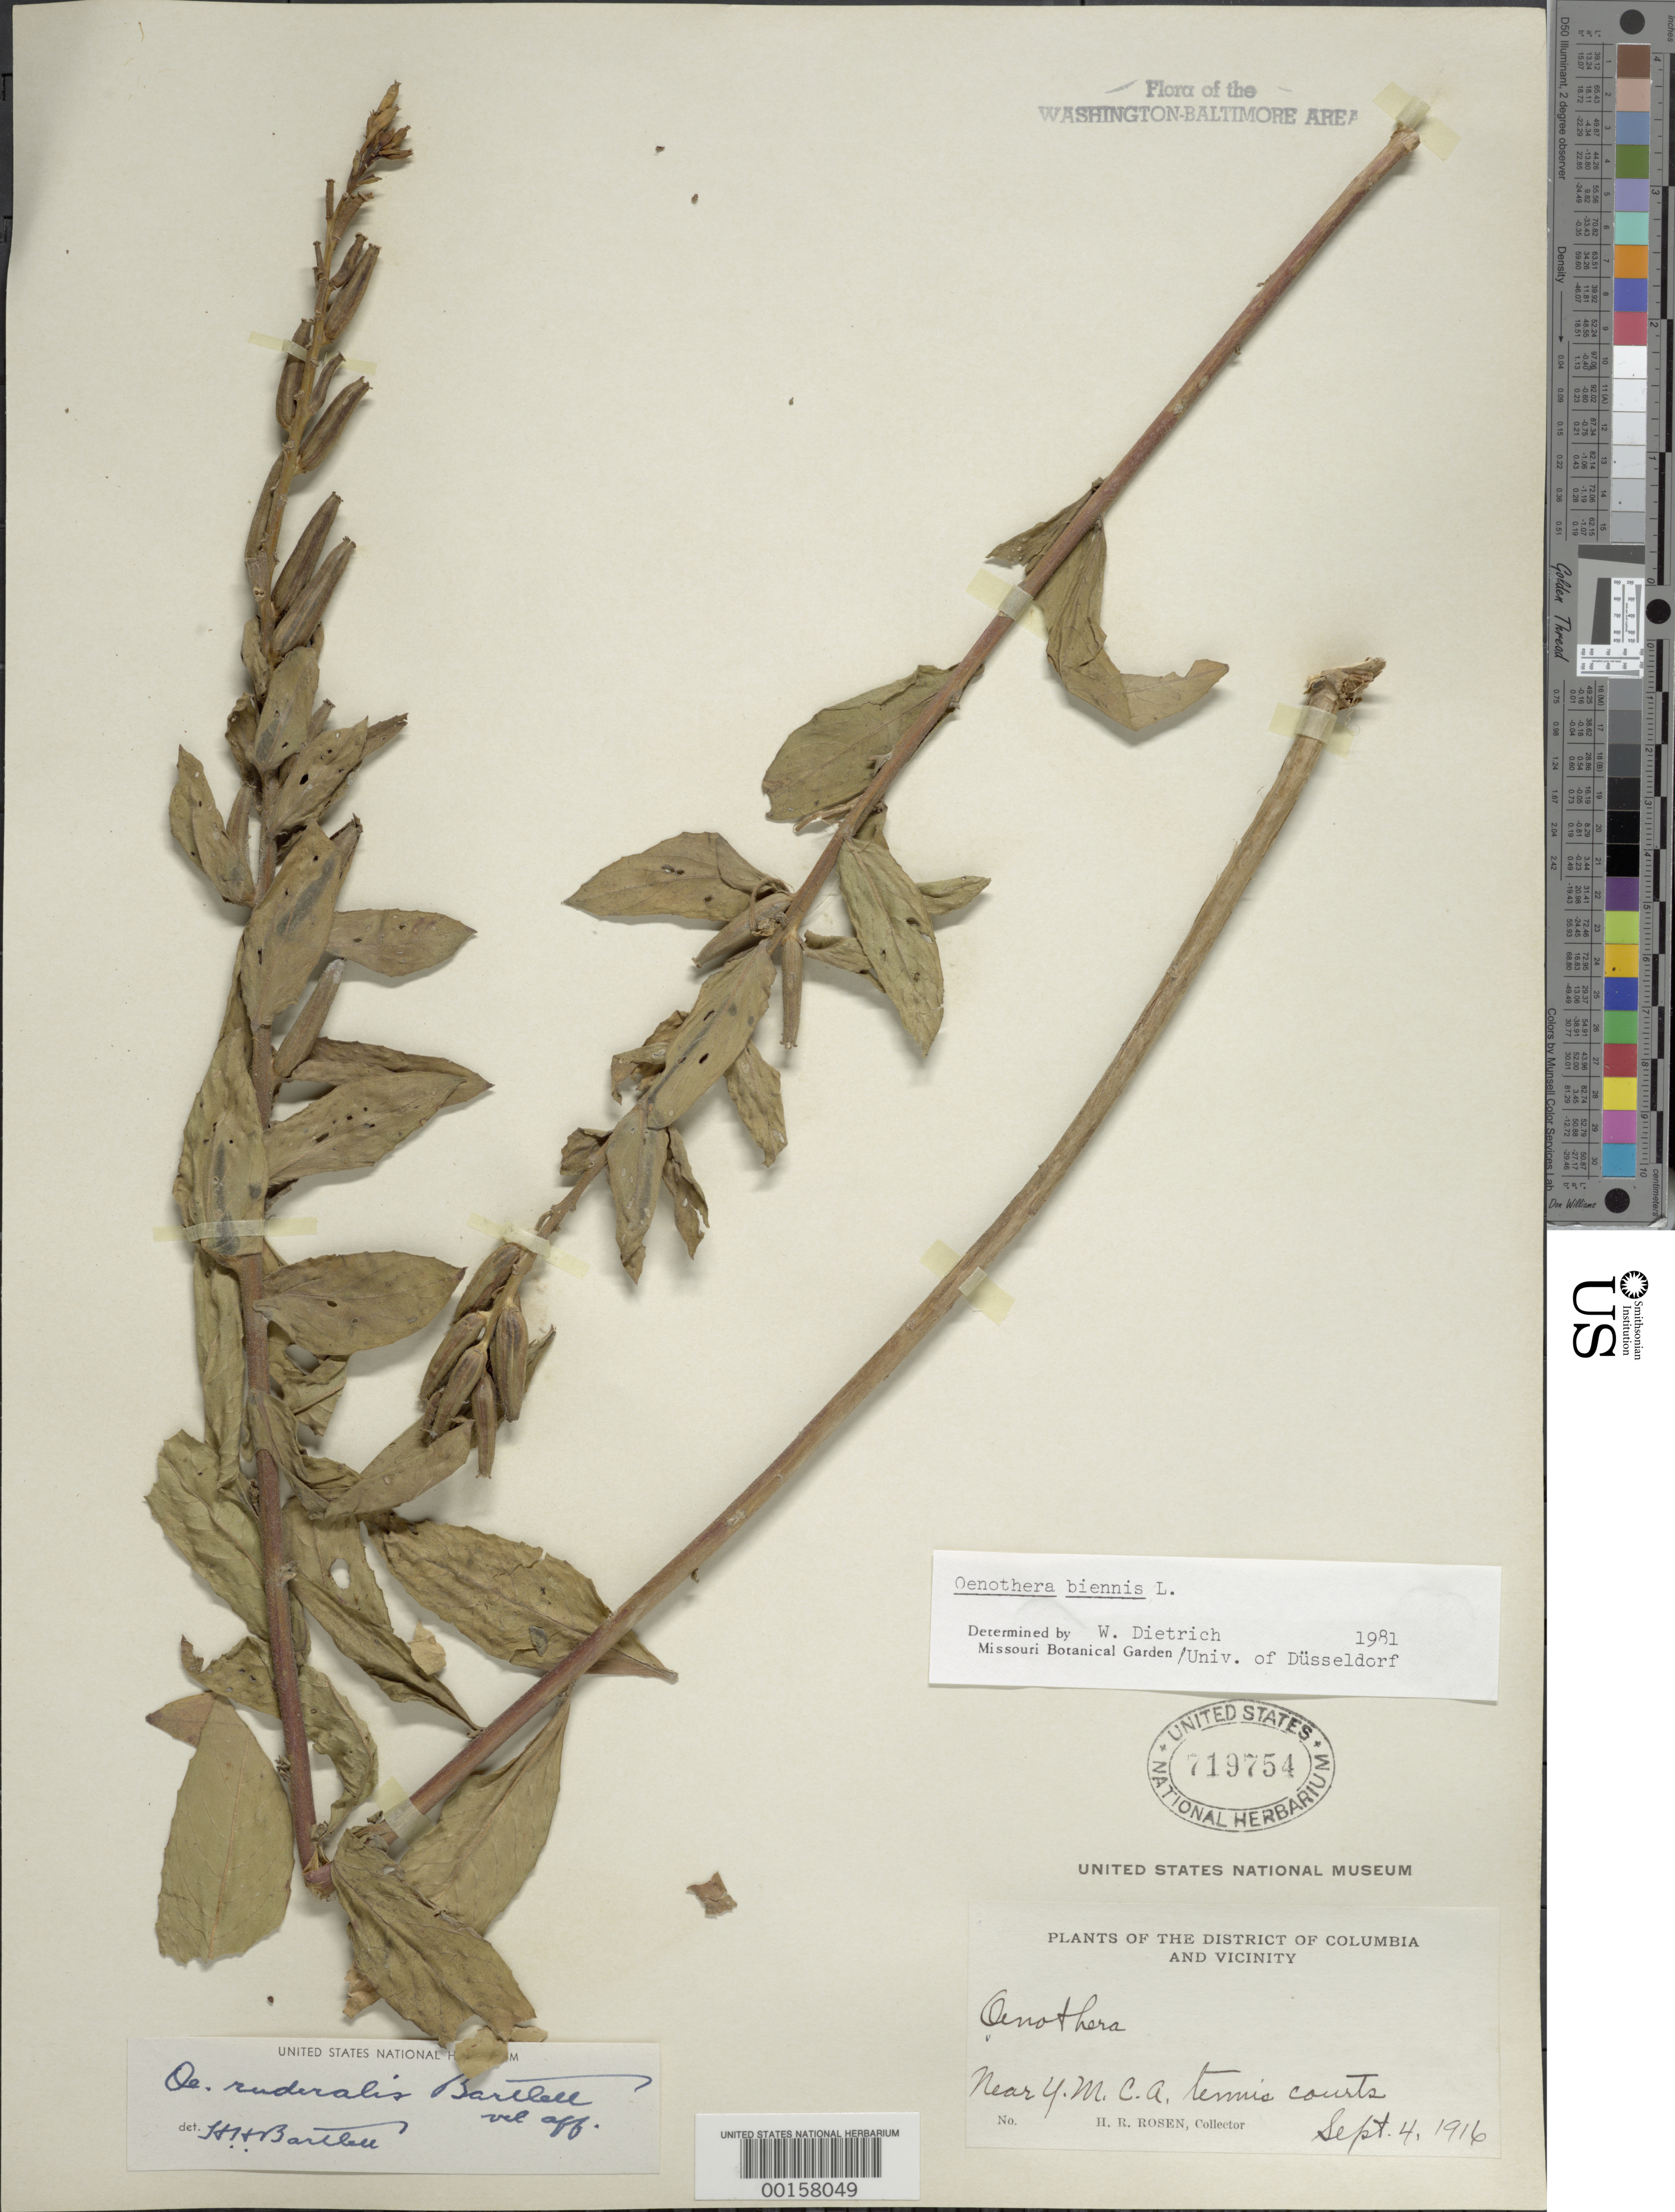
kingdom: Plantae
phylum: Tracheophyta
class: Magnoliopsida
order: Myrtales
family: Onagraceae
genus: Oenothera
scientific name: Oenothera biennis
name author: L.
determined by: Dietrich, W.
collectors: H. Rosen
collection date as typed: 04 Sep 1916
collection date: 1916-09-04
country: United States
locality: Near YMCA Tennis Courts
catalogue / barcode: US 719754